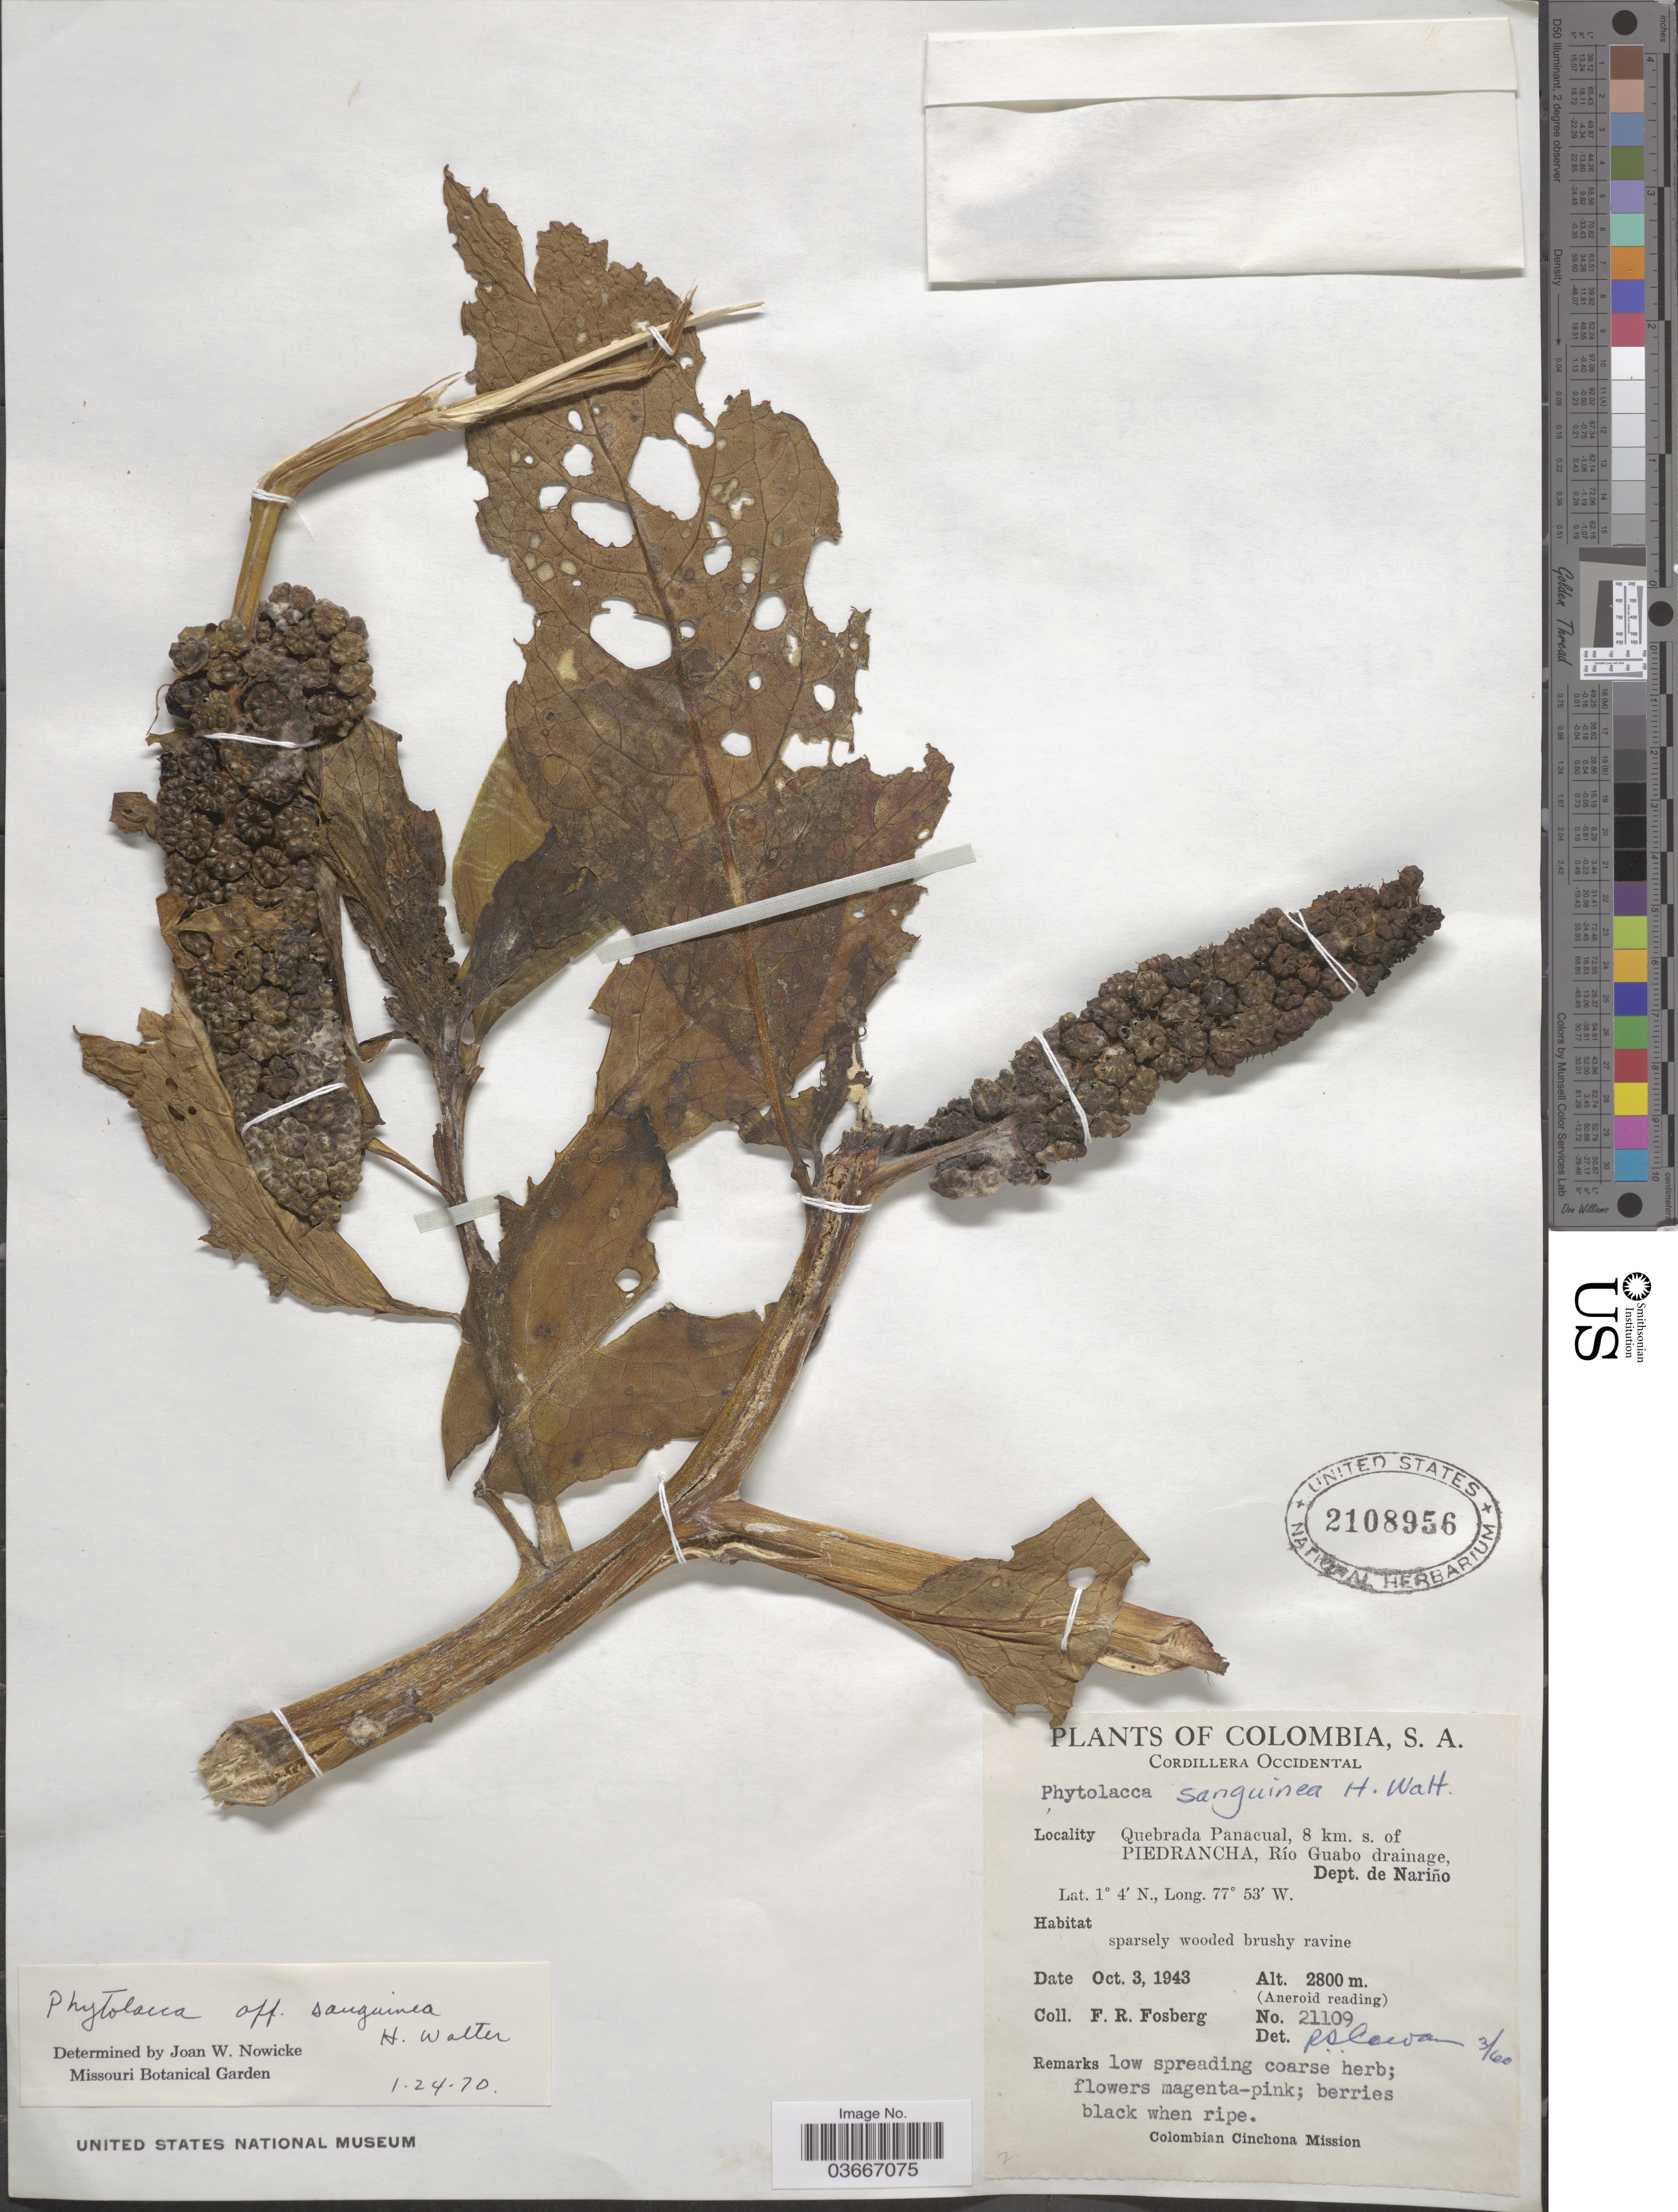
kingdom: Plantae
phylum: Tracheophyta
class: Magnoliopsida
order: Caryophyllales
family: Phytolaccaceae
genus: Phytolacca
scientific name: Phytolacca sanguinea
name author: H. Walter in Engl.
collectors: F. R. Fosberg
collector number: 21109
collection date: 1943-10-03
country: Colombia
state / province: Nariño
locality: Cordillera Occidental. Quebrada Panacual, 8 km. s. of Piedrancha, Río Guabo drainage, Dept. de Nariño.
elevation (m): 2800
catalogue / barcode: US 2108956